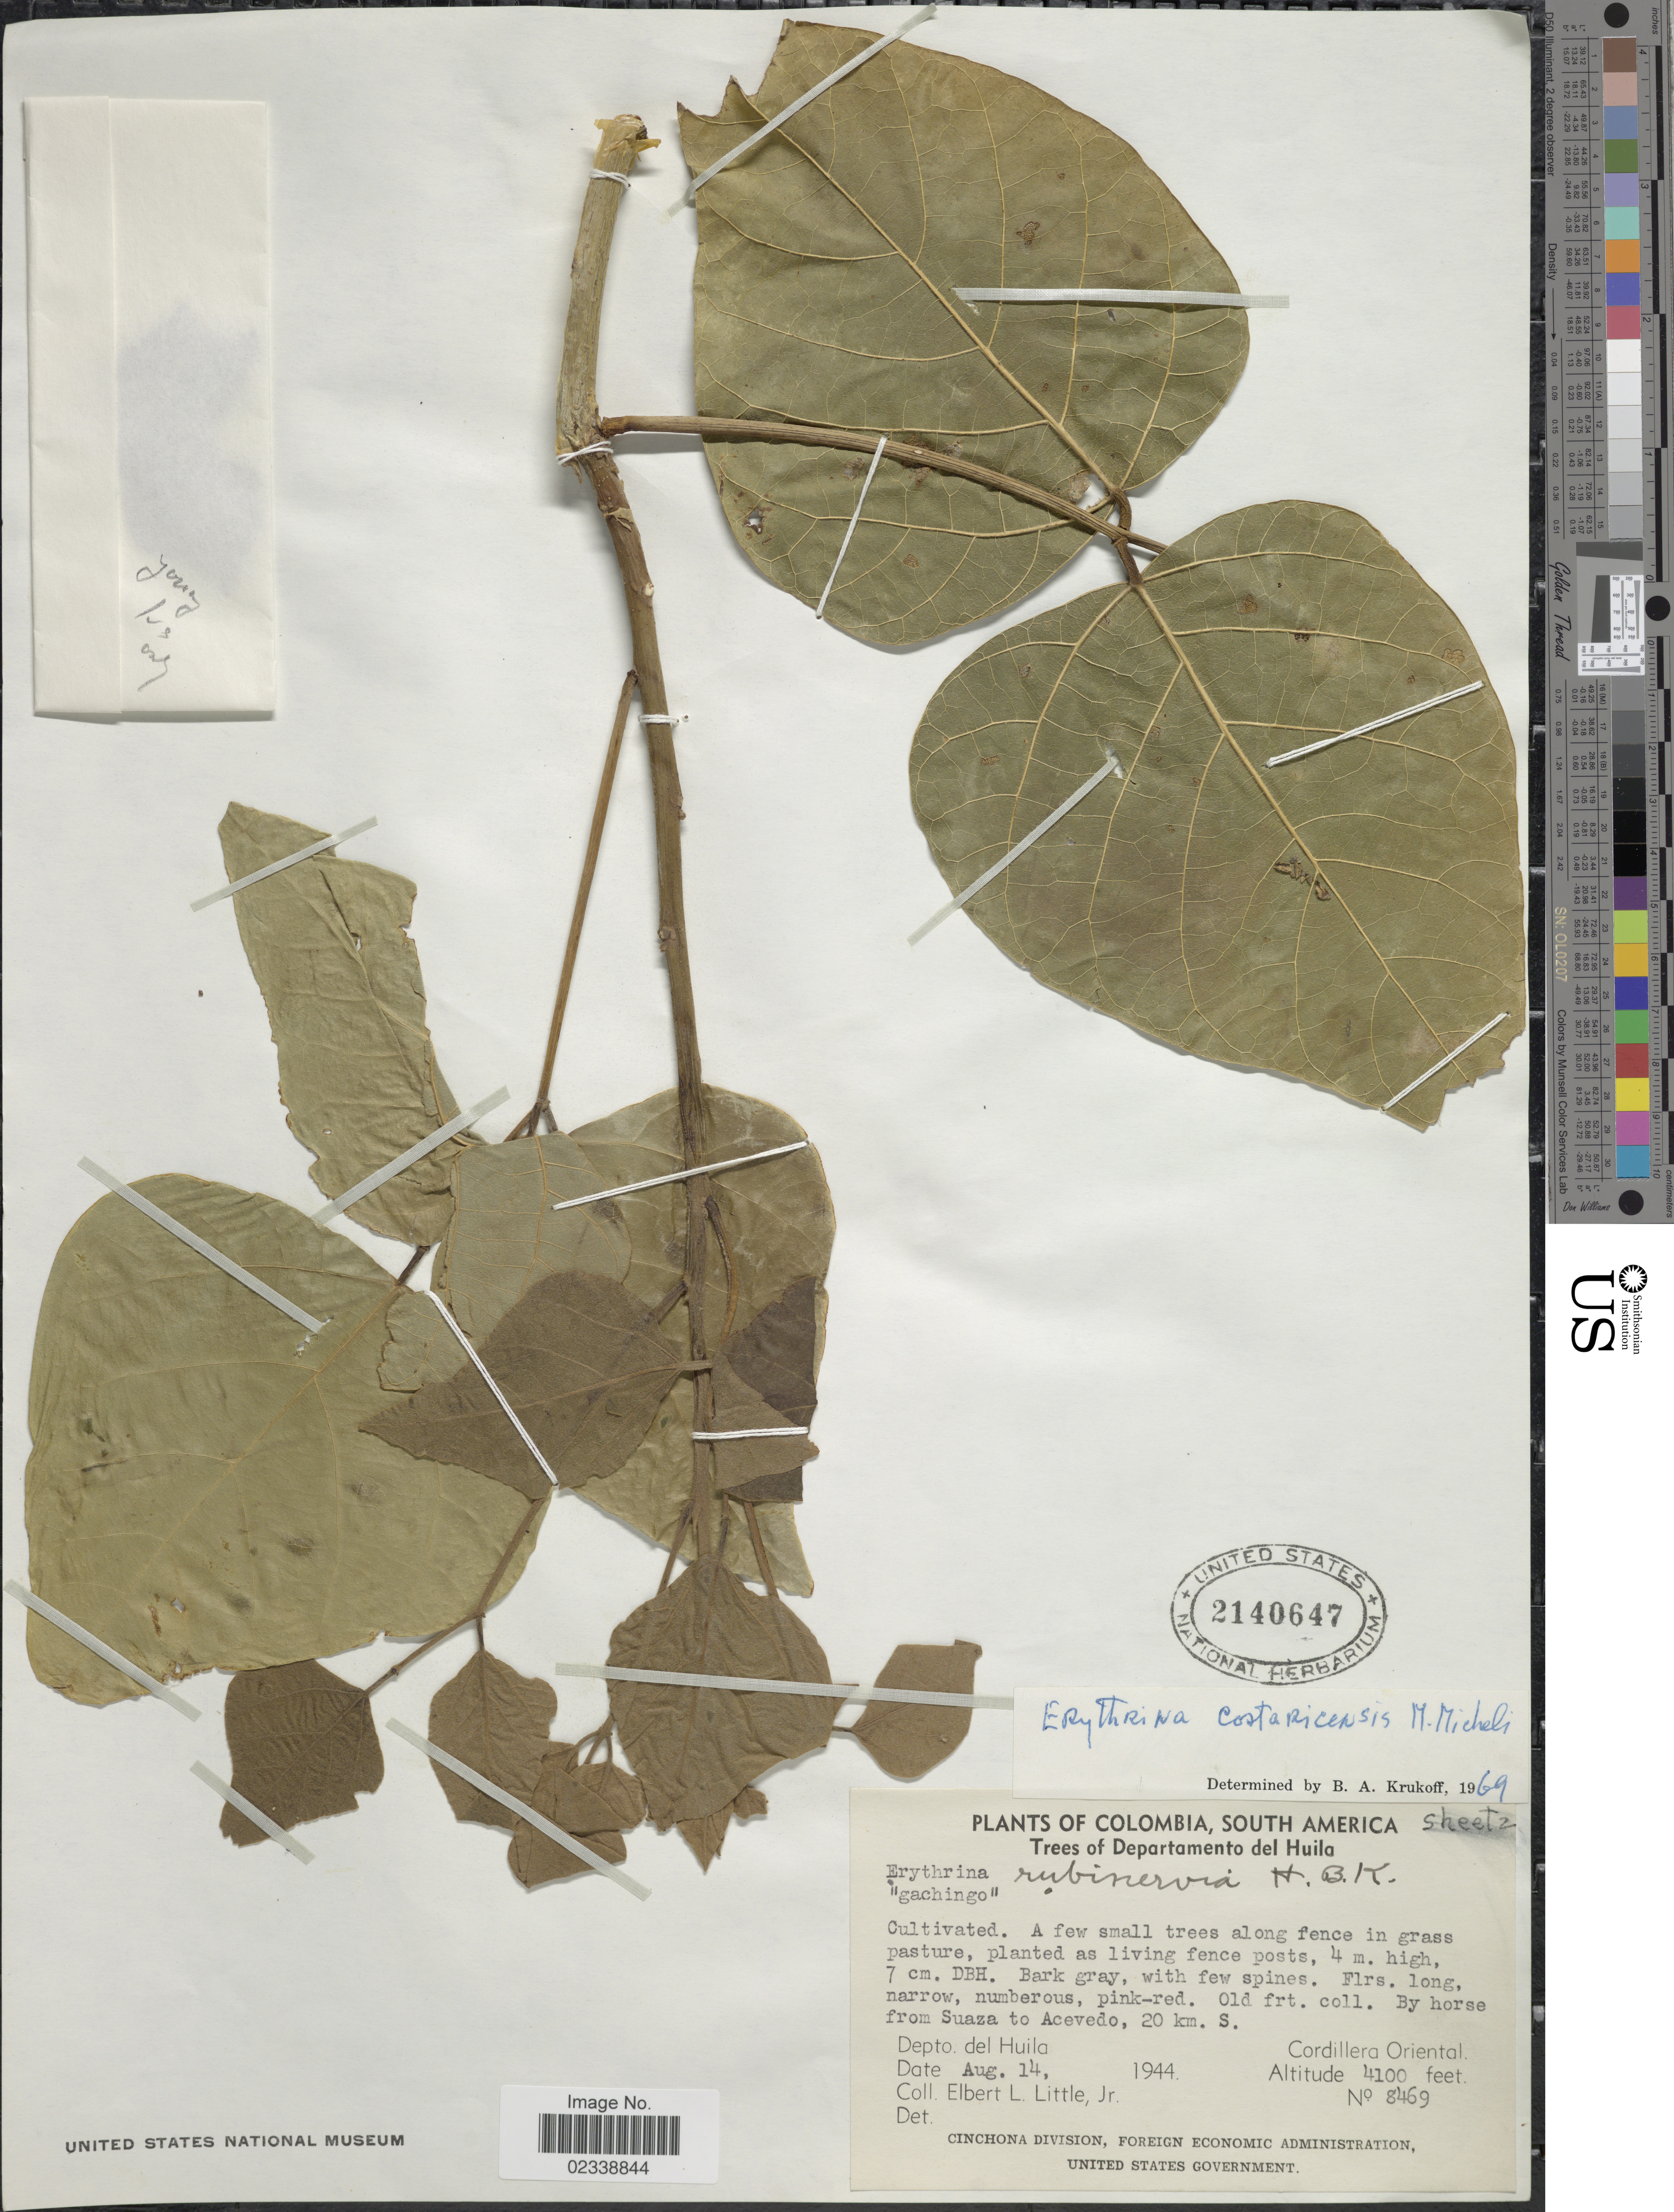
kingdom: Plantae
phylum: Tracheophyta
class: Magnoliopsida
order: Fabales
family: Fabaceae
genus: Erythrina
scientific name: Erythrina costaricensis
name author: Micheli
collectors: E. L. Little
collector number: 8469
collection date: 1944-08-14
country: Colombia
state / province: Huila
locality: Horse from Suaza to Acevedo, 20 km S., Cordillera Oriental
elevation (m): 1250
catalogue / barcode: US 2140647